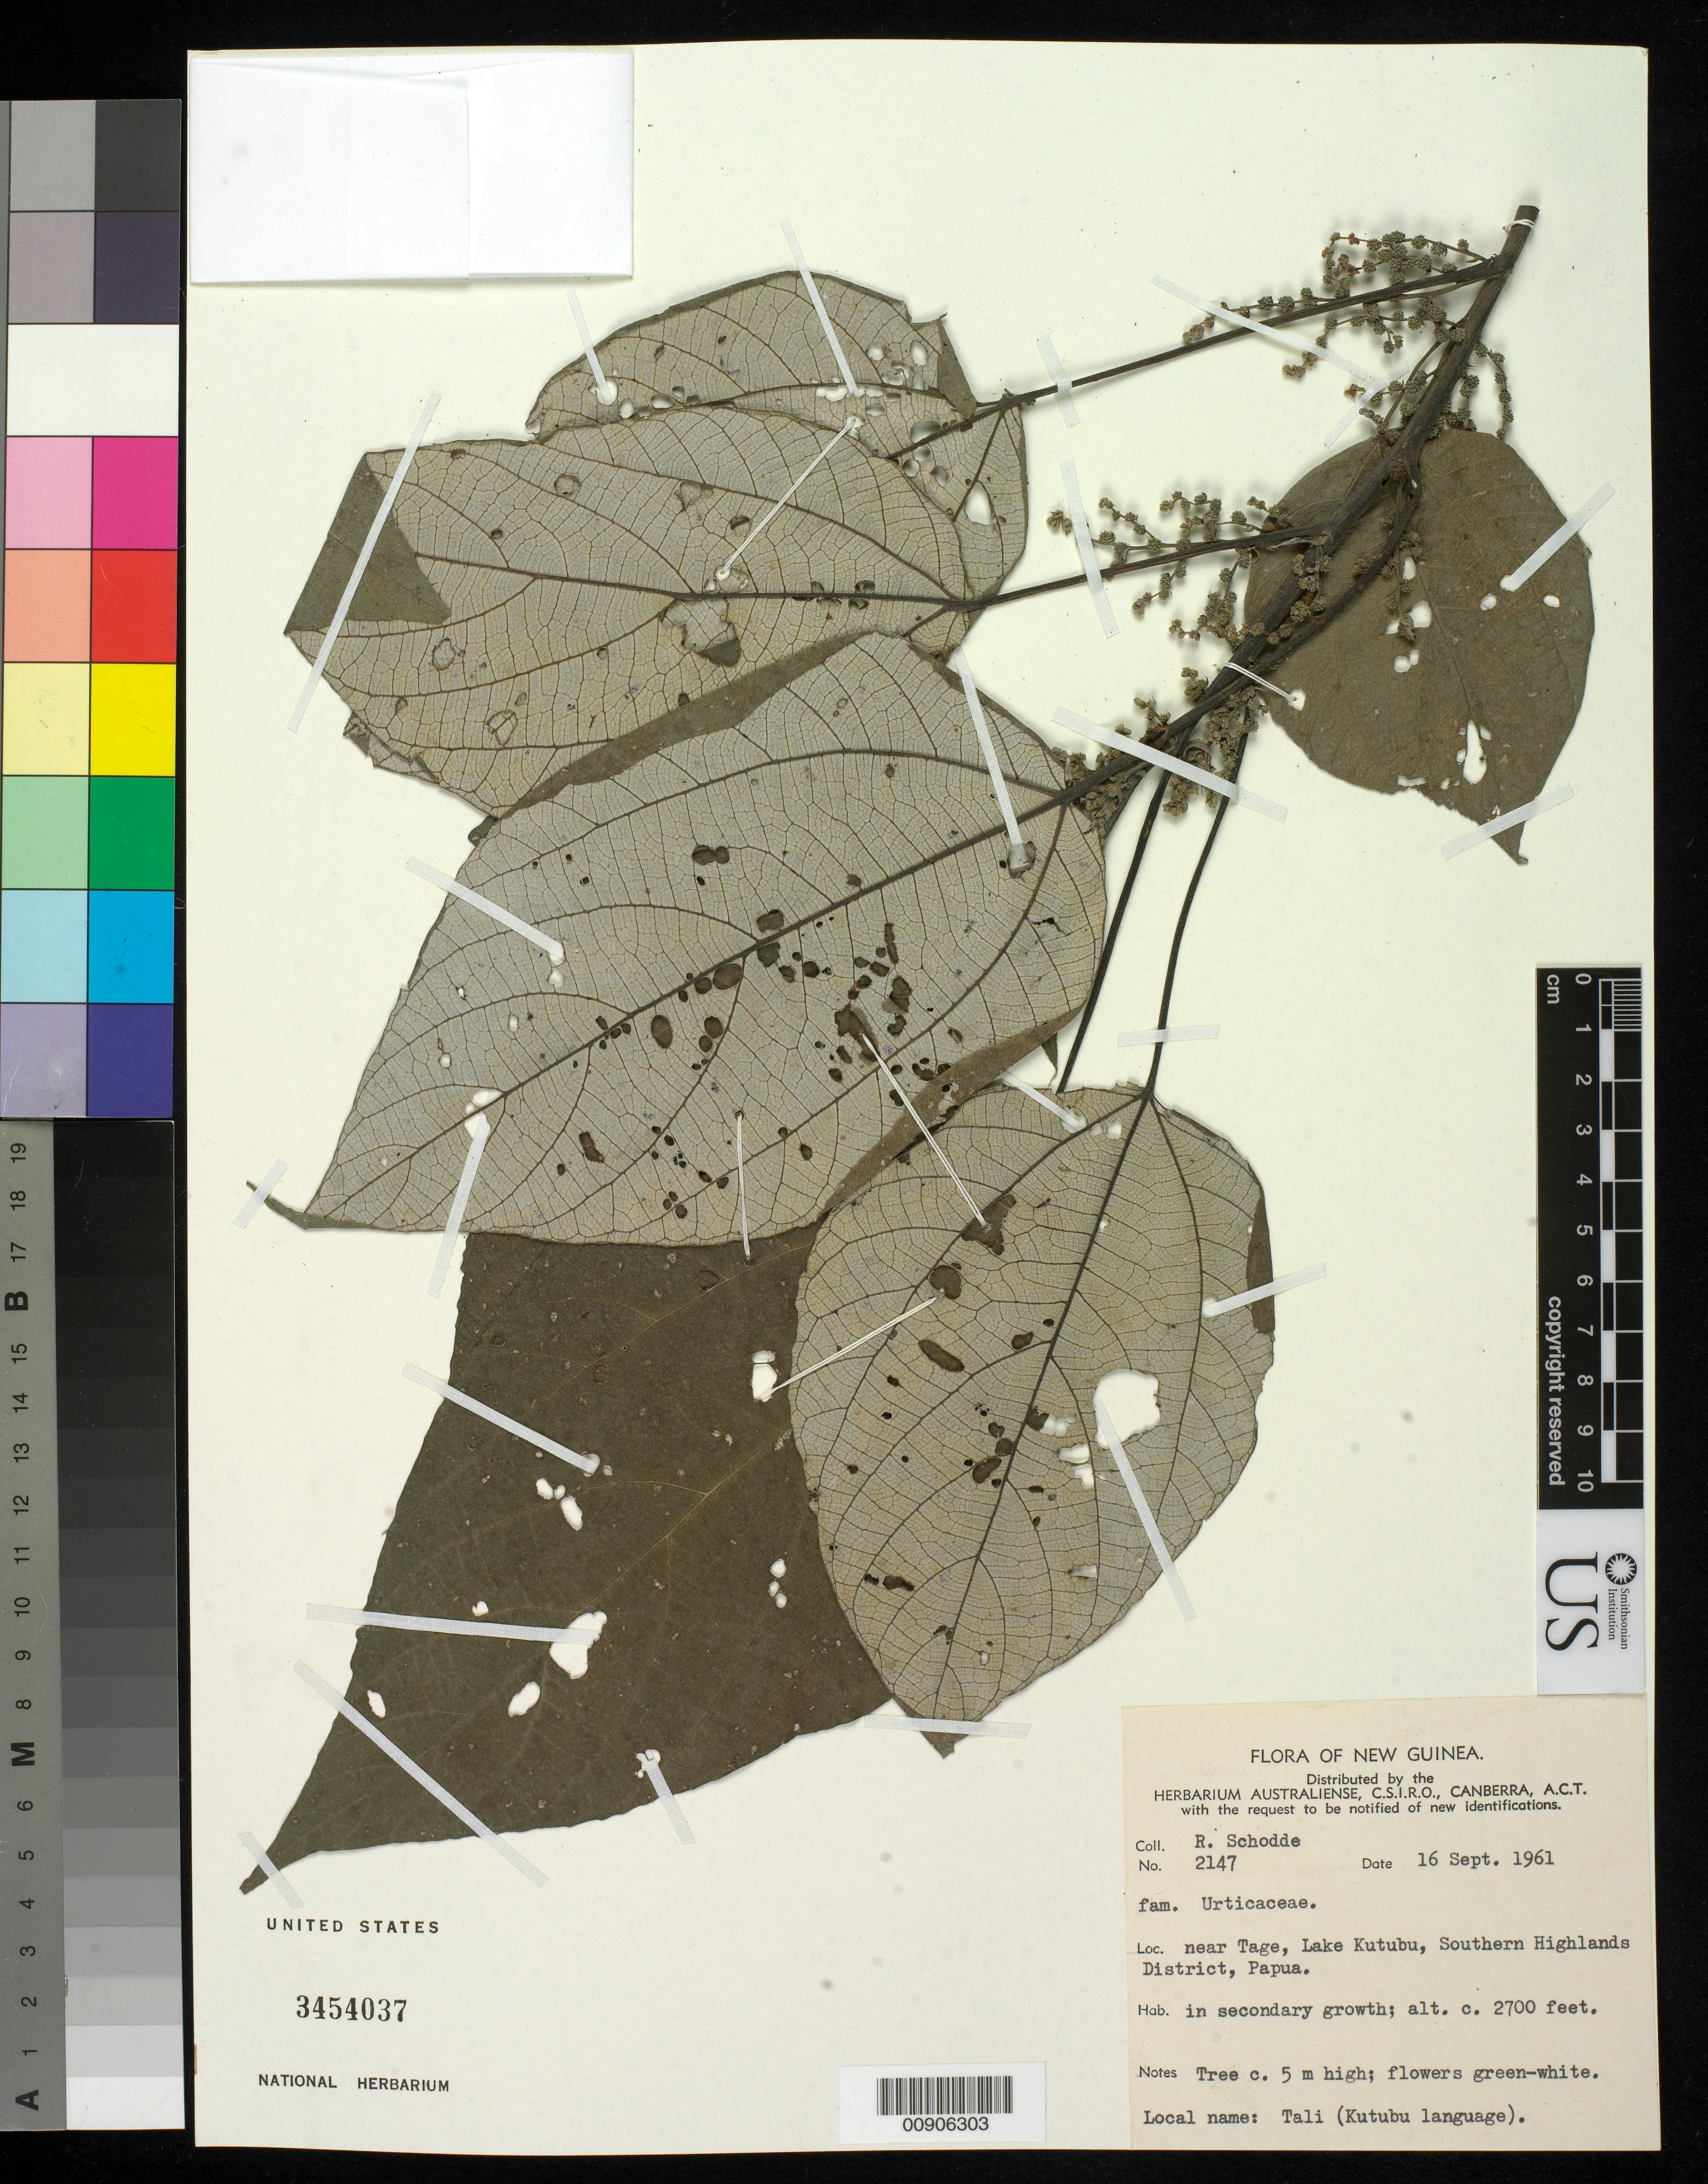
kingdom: Plantae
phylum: Tracheophyta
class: Magnoliopsida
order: Rosales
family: Urticaceae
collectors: R. Schodde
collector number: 2147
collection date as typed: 16 Sep 1961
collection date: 1961-09-16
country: Papua New Guinea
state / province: Southern Highlands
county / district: Lake Kutubu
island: New Guinea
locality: Near Tage, Lake Kutubu, Southern Highlands District, Papua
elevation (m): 823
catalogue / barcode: US 3454037